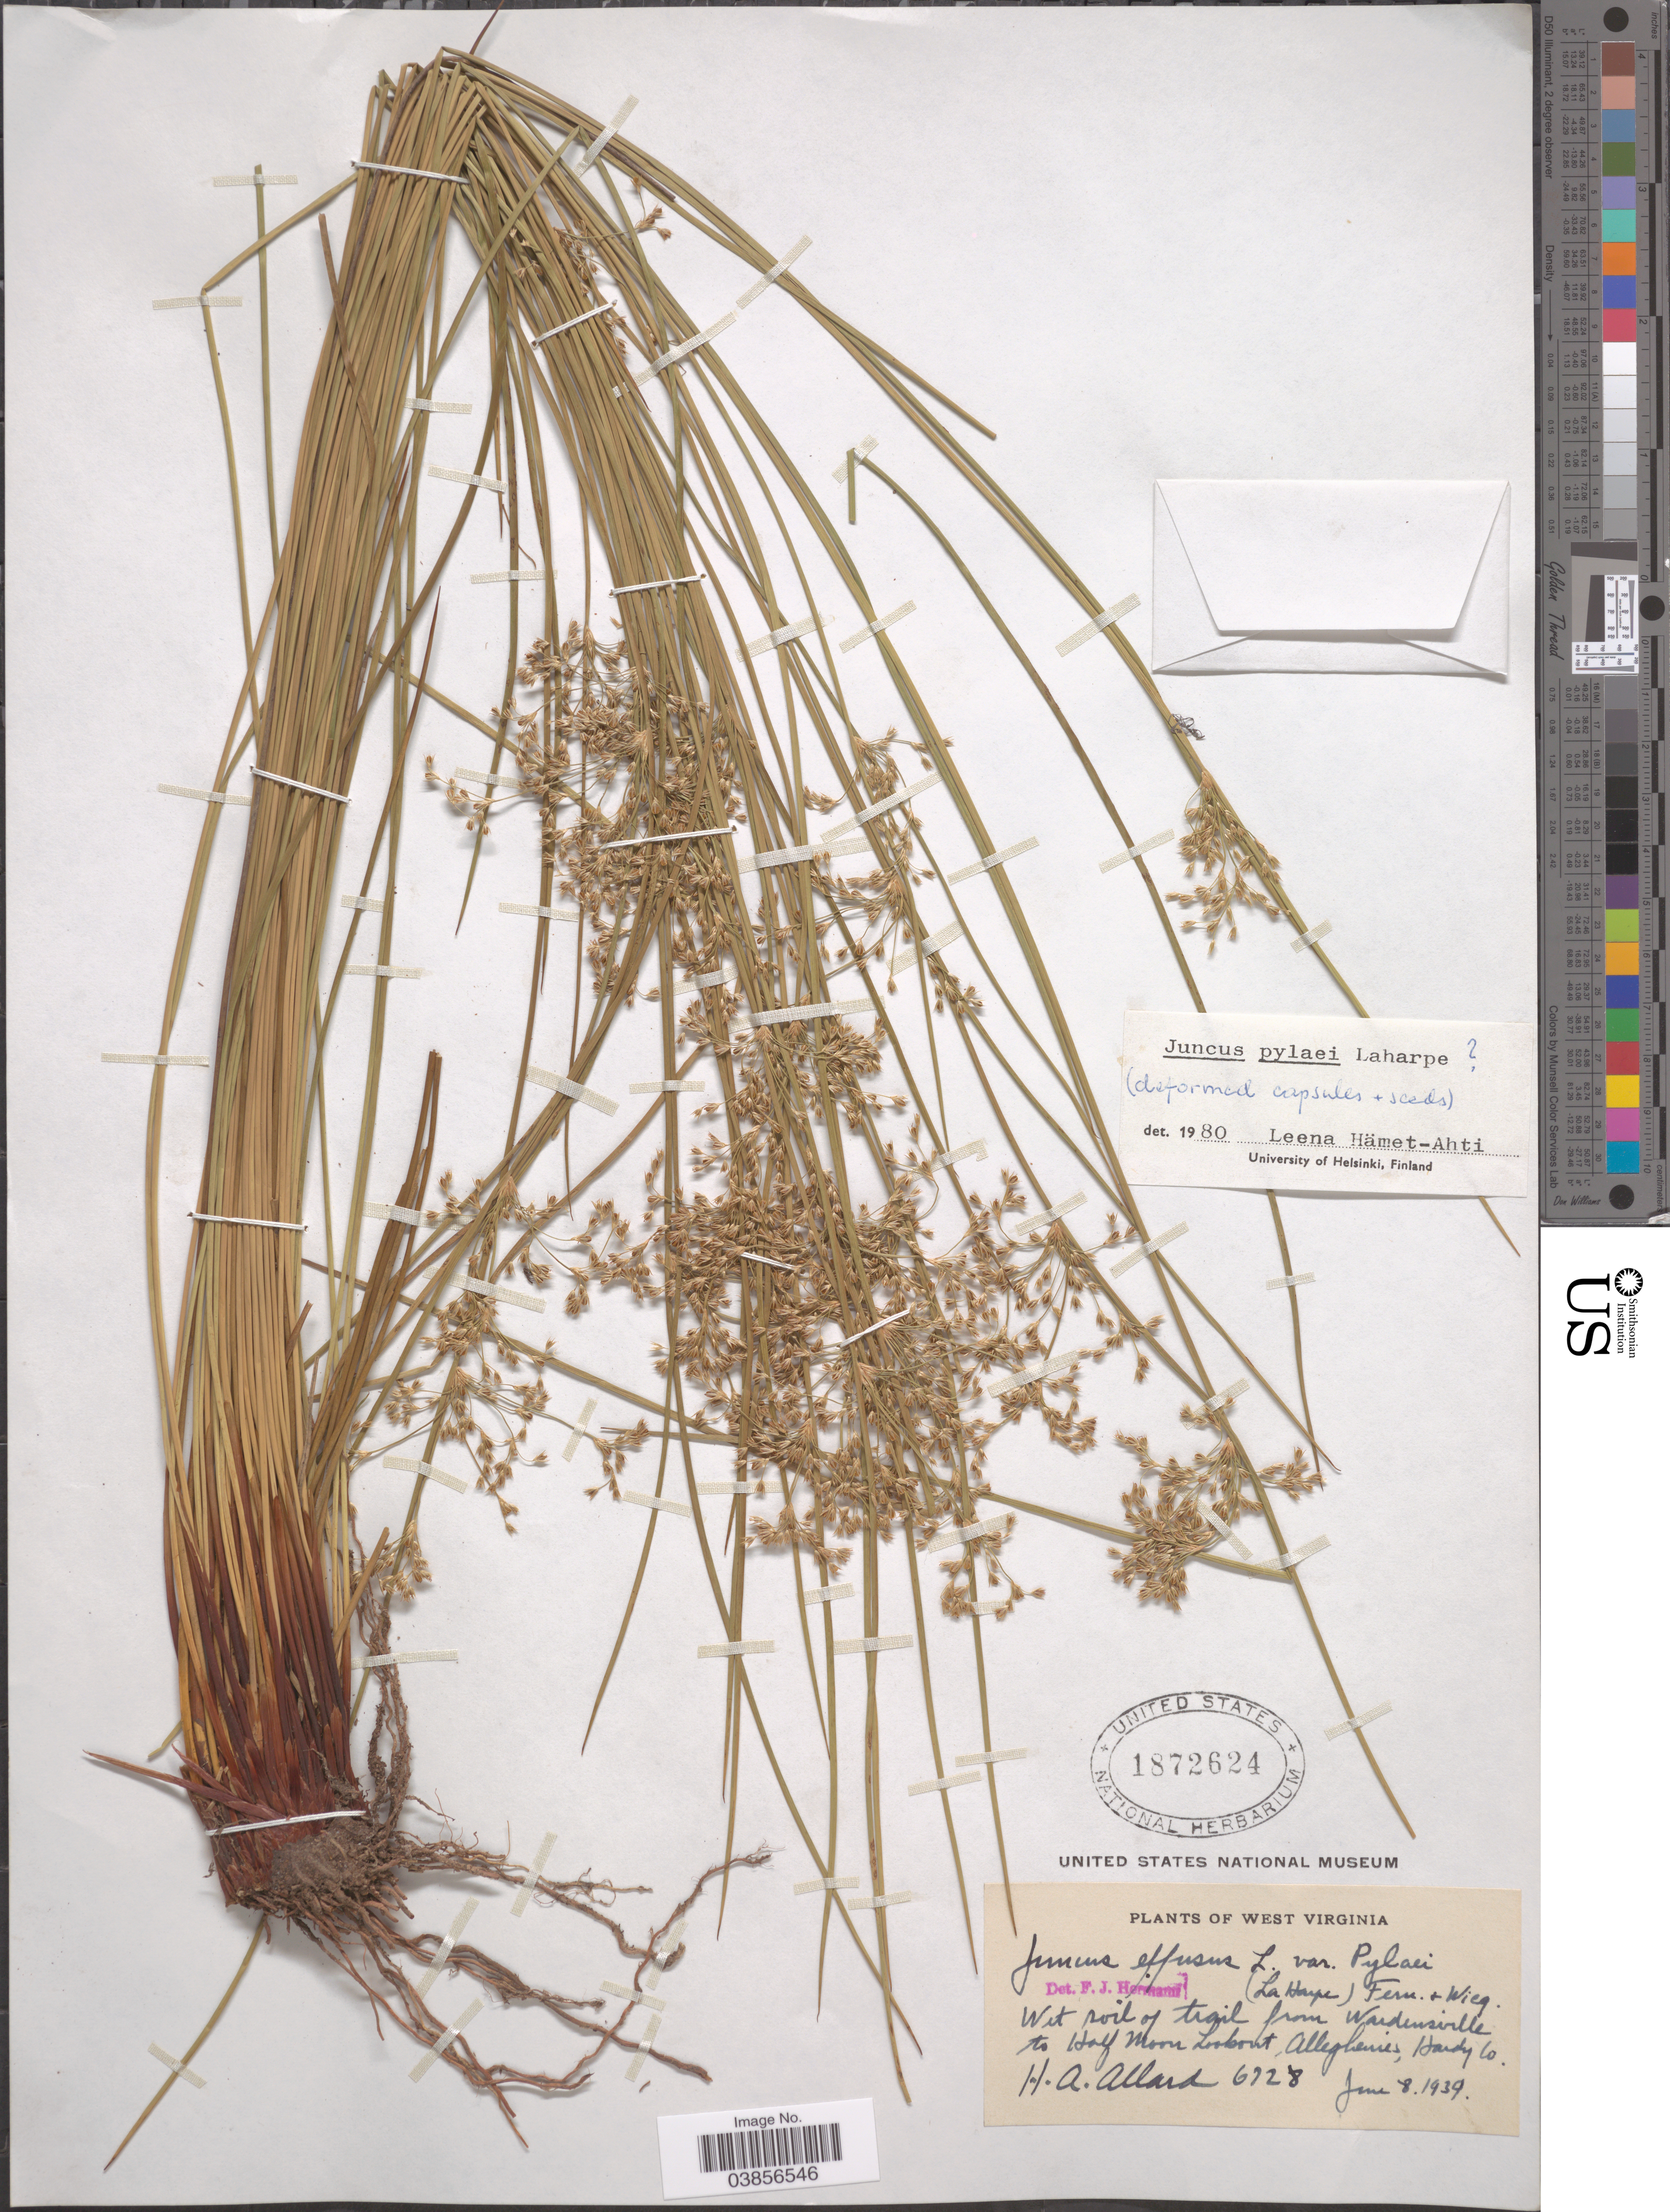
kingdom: Plantae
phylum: Tracheophyta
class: Liliopsida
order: Poales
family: Juncaceae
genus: Juncus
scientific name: Juncus pylaei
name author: Laharpe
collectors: H. A. Allard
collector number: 6728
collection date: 1939-06-08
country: United States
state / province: West Virginia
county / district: Hardy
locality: Wet soil of trail from Wardensville to Half Moon Lookout, Alleghanie's, Hardy Co.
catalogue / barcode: US 1872624